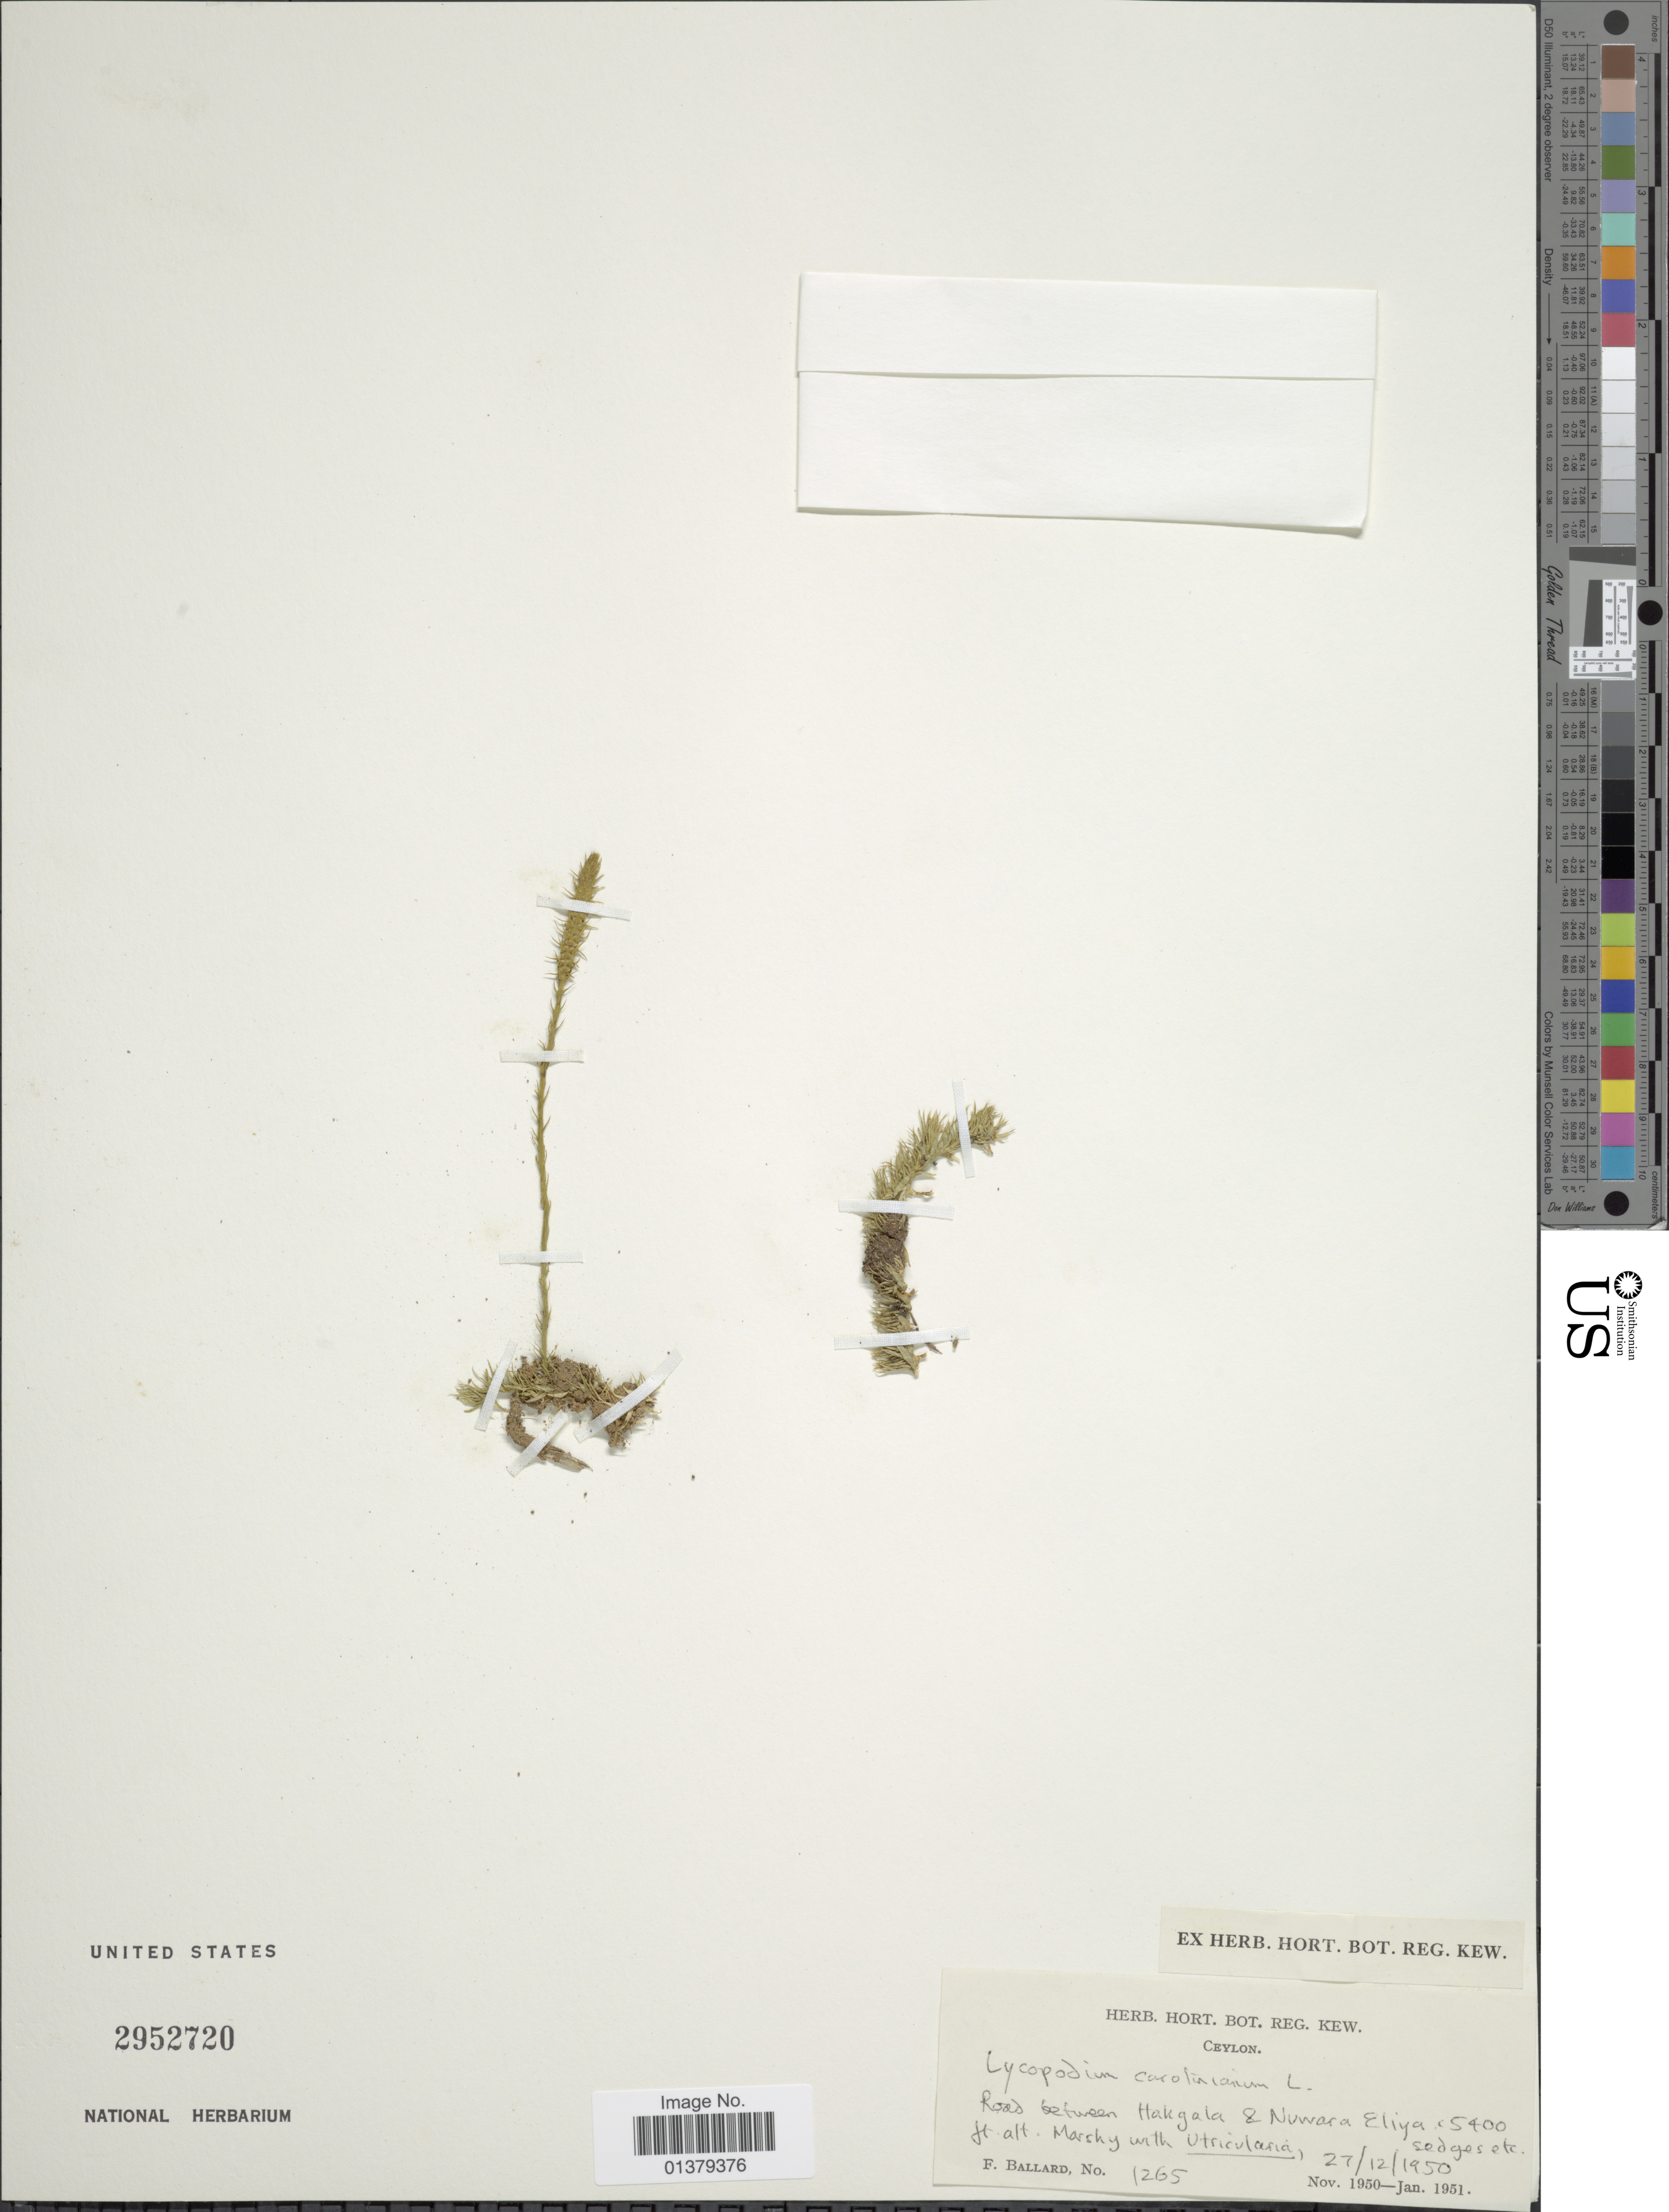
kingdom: Plantae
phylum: Tracheophyta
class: Lycopodiopsida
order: Lycopodiales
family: Lycopodiaceae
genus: Pseudolycopodiella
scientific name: Pseudolycopodiella caroliniana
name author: (L.) Holub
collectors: F. Ballard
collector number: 1265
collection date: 1950-12-27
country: Sri Lanka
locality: Road between Hakgala & Nuwara Eliya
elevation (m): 1646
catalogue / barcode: US 2952720